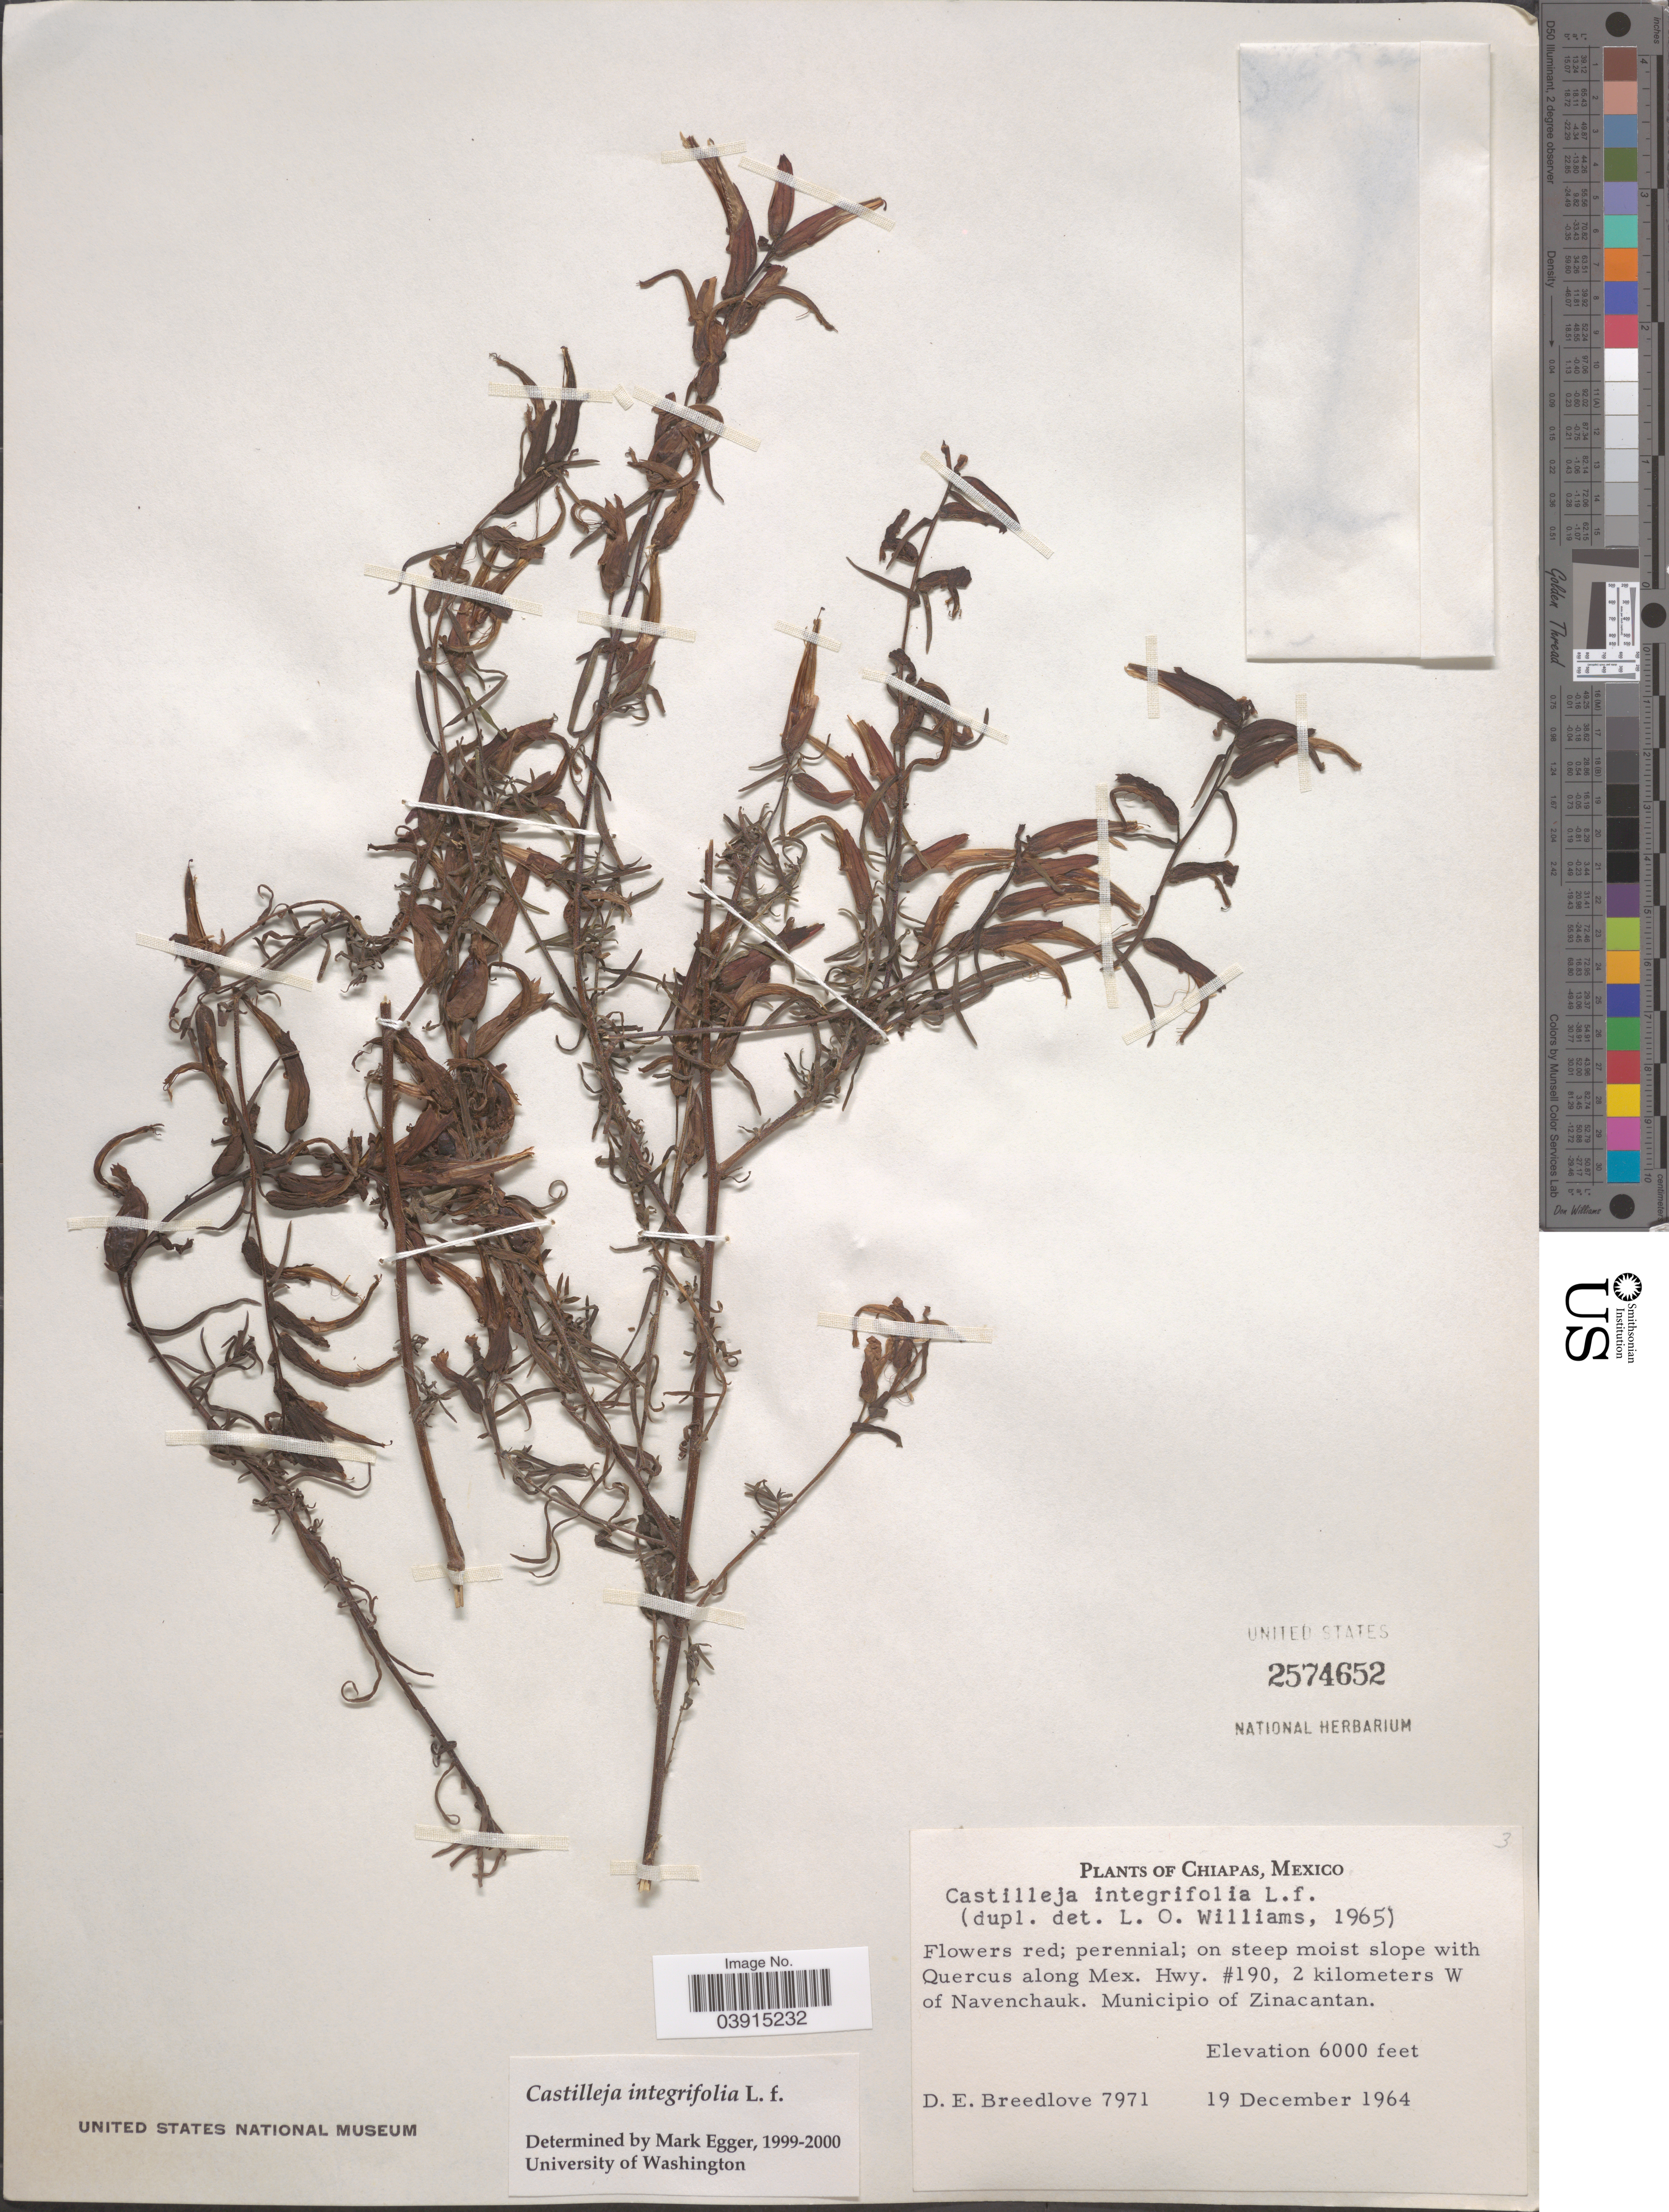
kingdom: Plantae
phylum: Tracheophyta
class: Magnoliopsida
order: Lamiales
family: Orobanchaceae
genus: Castilleja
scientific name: Castilleja integrifolia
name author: L. f.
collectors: D. E. Breedlove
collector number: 7971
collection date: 1964-12-19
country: Mexico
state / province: Chiapas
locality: Along Mex. Hwy. #190, 2 kilometers W of Navenchauk. Municipio of Zinacantan.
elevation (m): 1829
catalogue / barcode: US 2574652